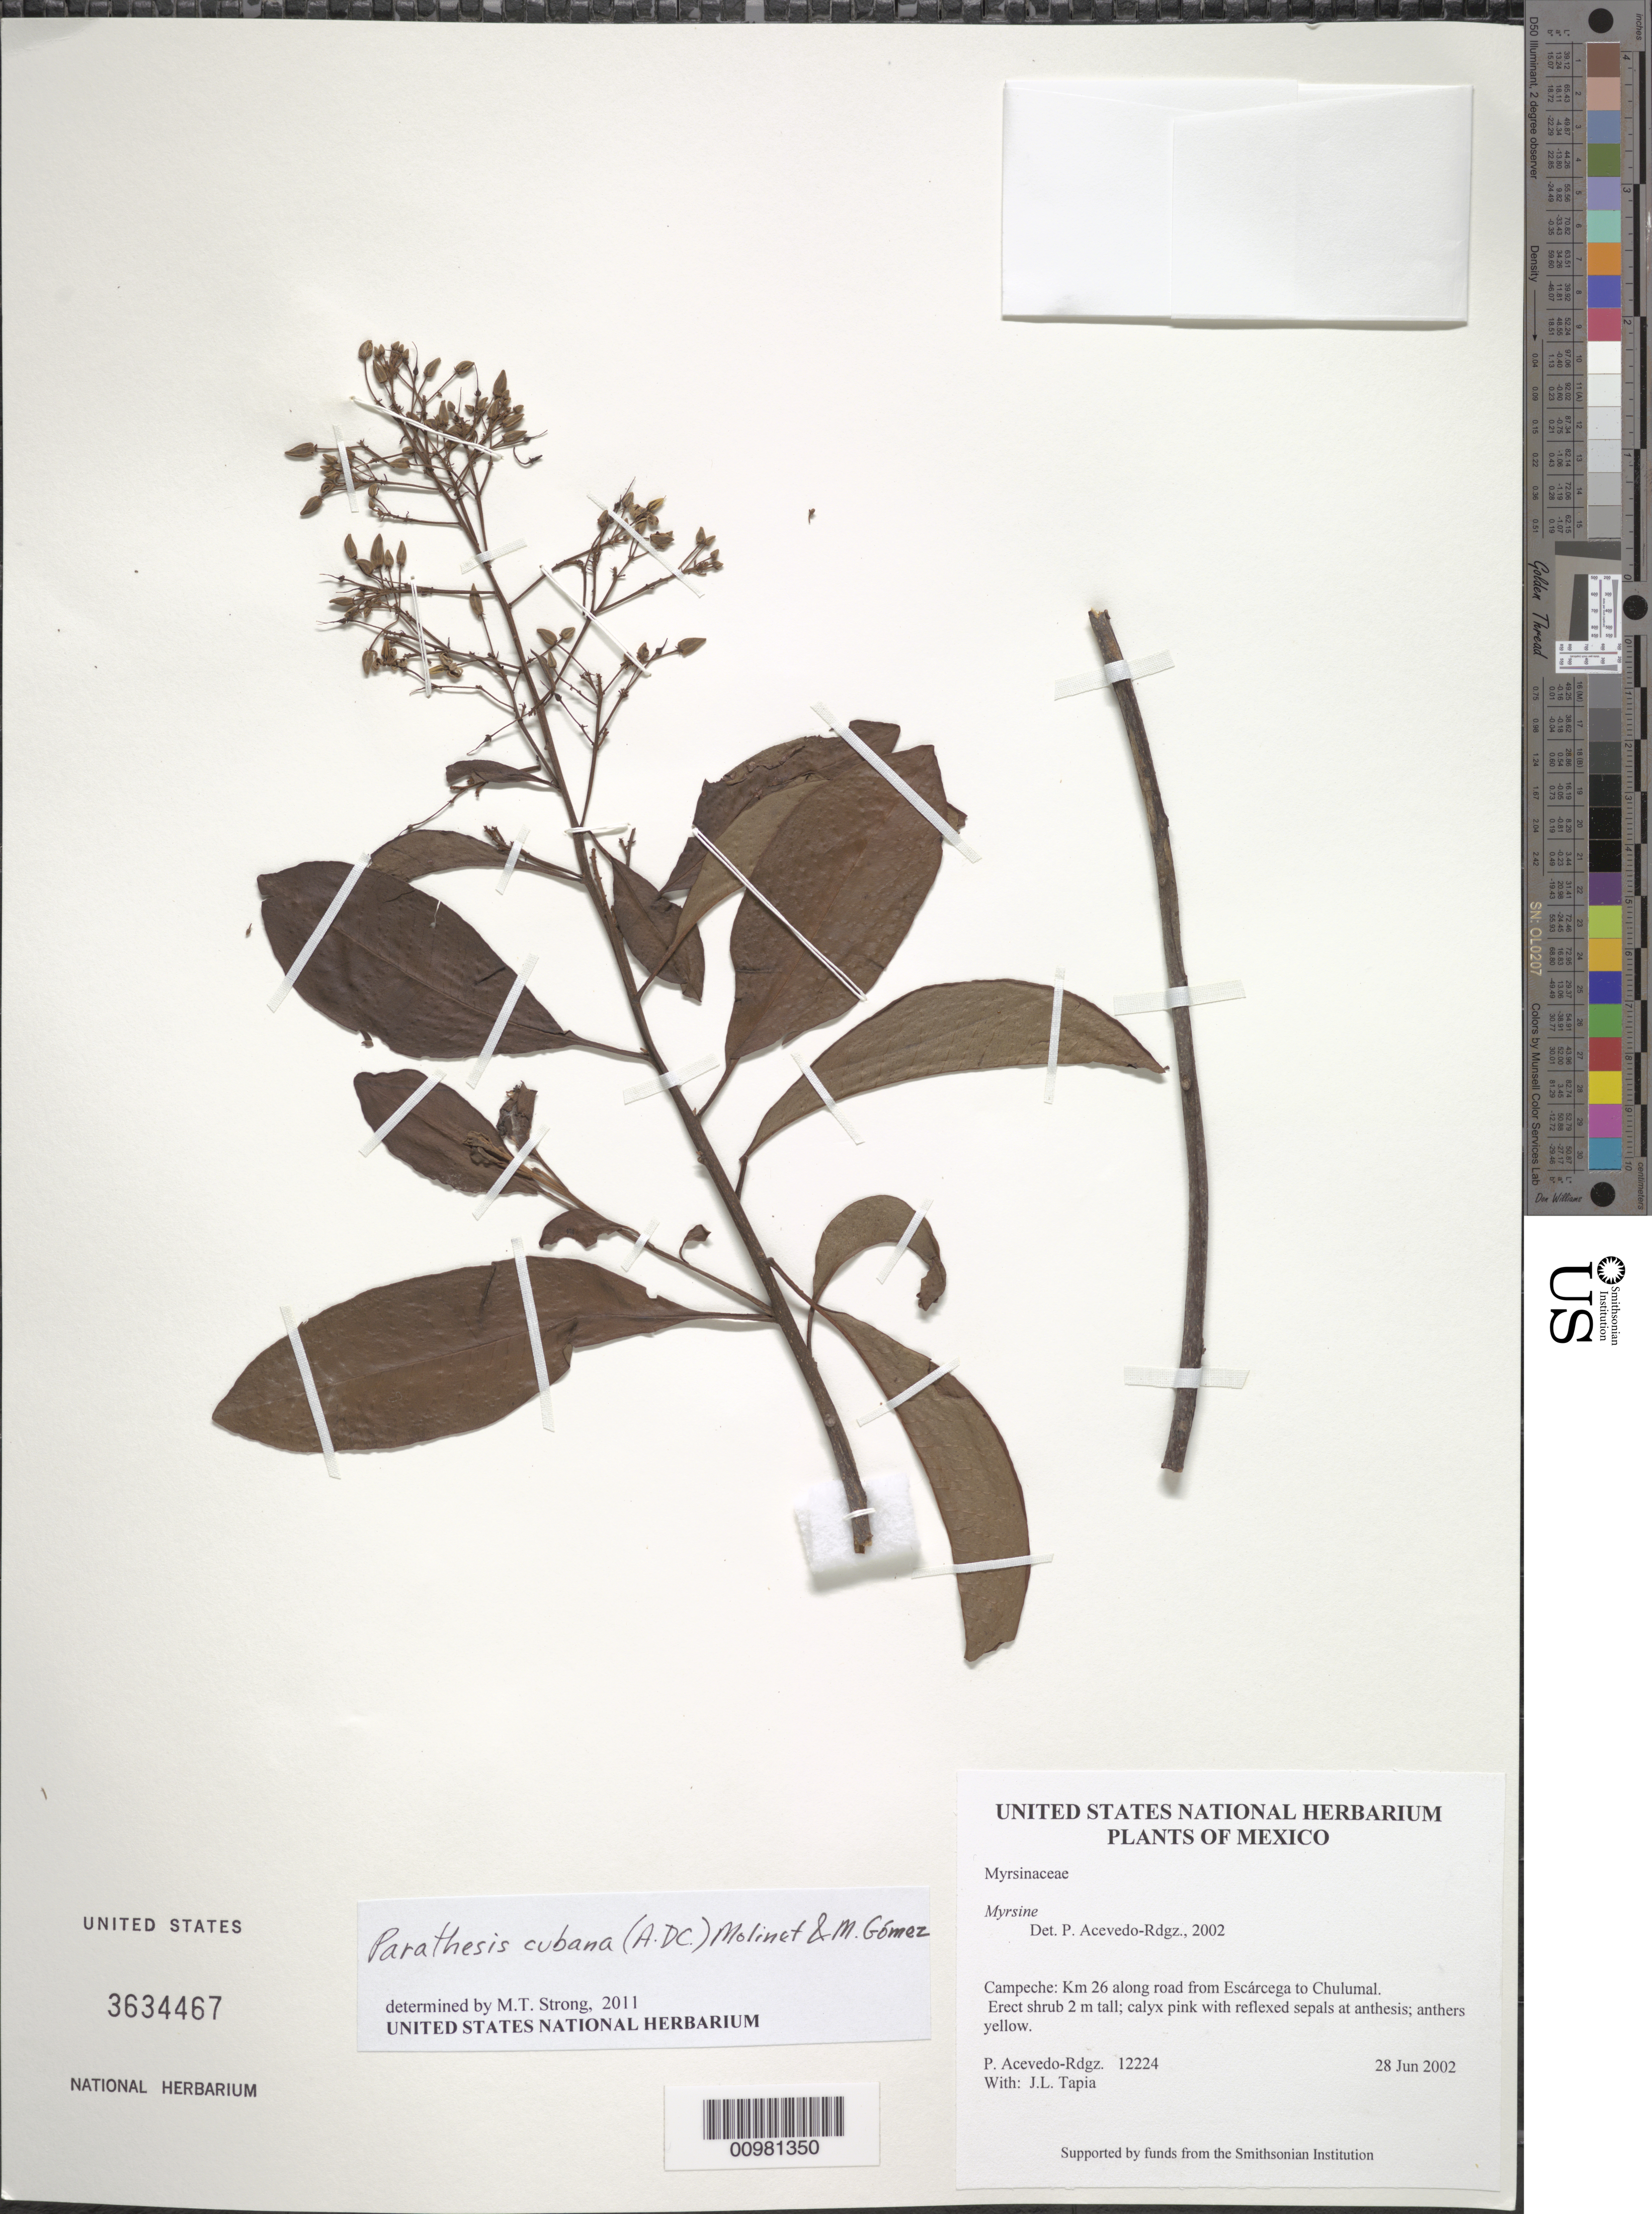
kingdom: Plantae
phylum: Tracheophyta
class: Magnoliopsida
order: Ericales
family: Primulaceae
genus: Parathesis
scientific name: Parathesis cubana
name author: (A. DC.) Molinet & M. Gómez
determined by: Strong, M. T., (US), Smithsonian Institution - National Museum of Natural History (UNITED STATES)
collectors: P. Acevedo-Rodr. & J. L. Tapia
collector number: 12224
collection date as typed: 28 Jun 2002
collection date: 2002-06-28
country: Mexico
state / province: Campeche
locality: Campeche: Km 26 along road from Escárcega to Chulumal.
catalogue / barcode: US 3634467